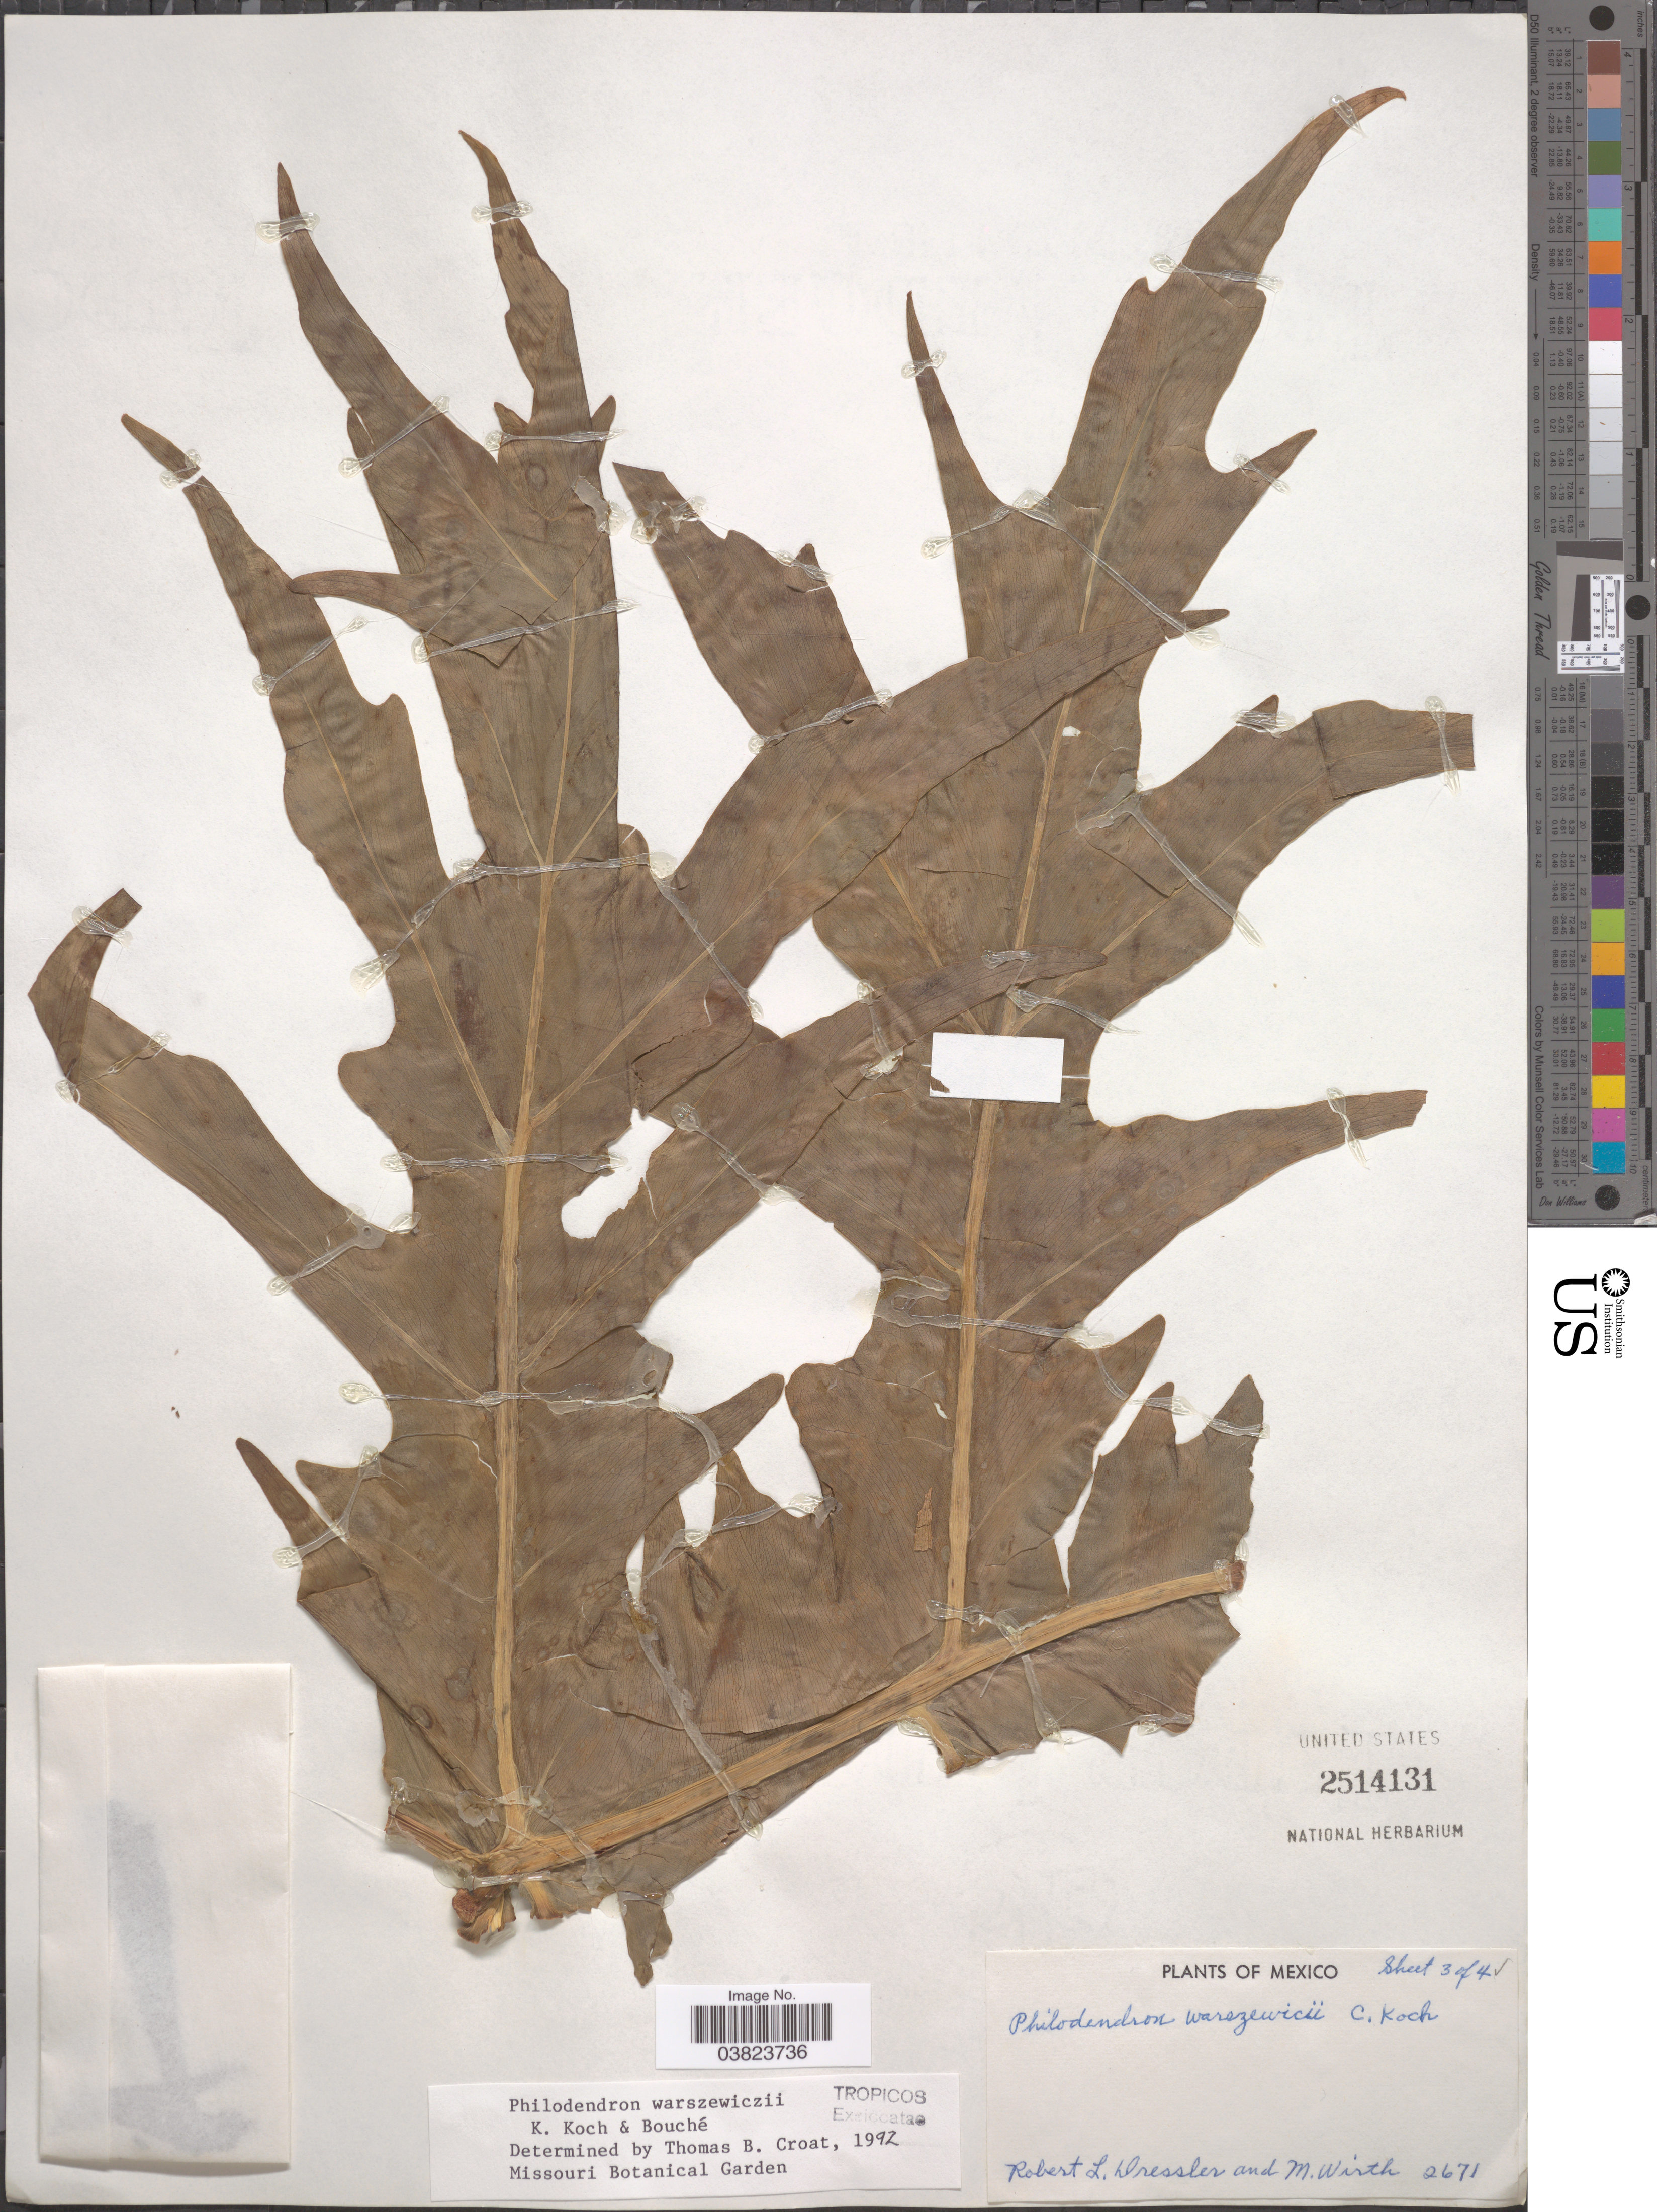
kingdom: Plantae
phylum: Tracheophyta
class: Liliopsida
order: Alismatales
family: Araceae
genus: Philodendron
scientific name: Philodendron warszewiczii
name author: K. Koch & C.D. Bouché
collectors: R. Dressler & M. Wirth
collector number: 2671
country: Mexico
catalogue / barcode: US 2514131